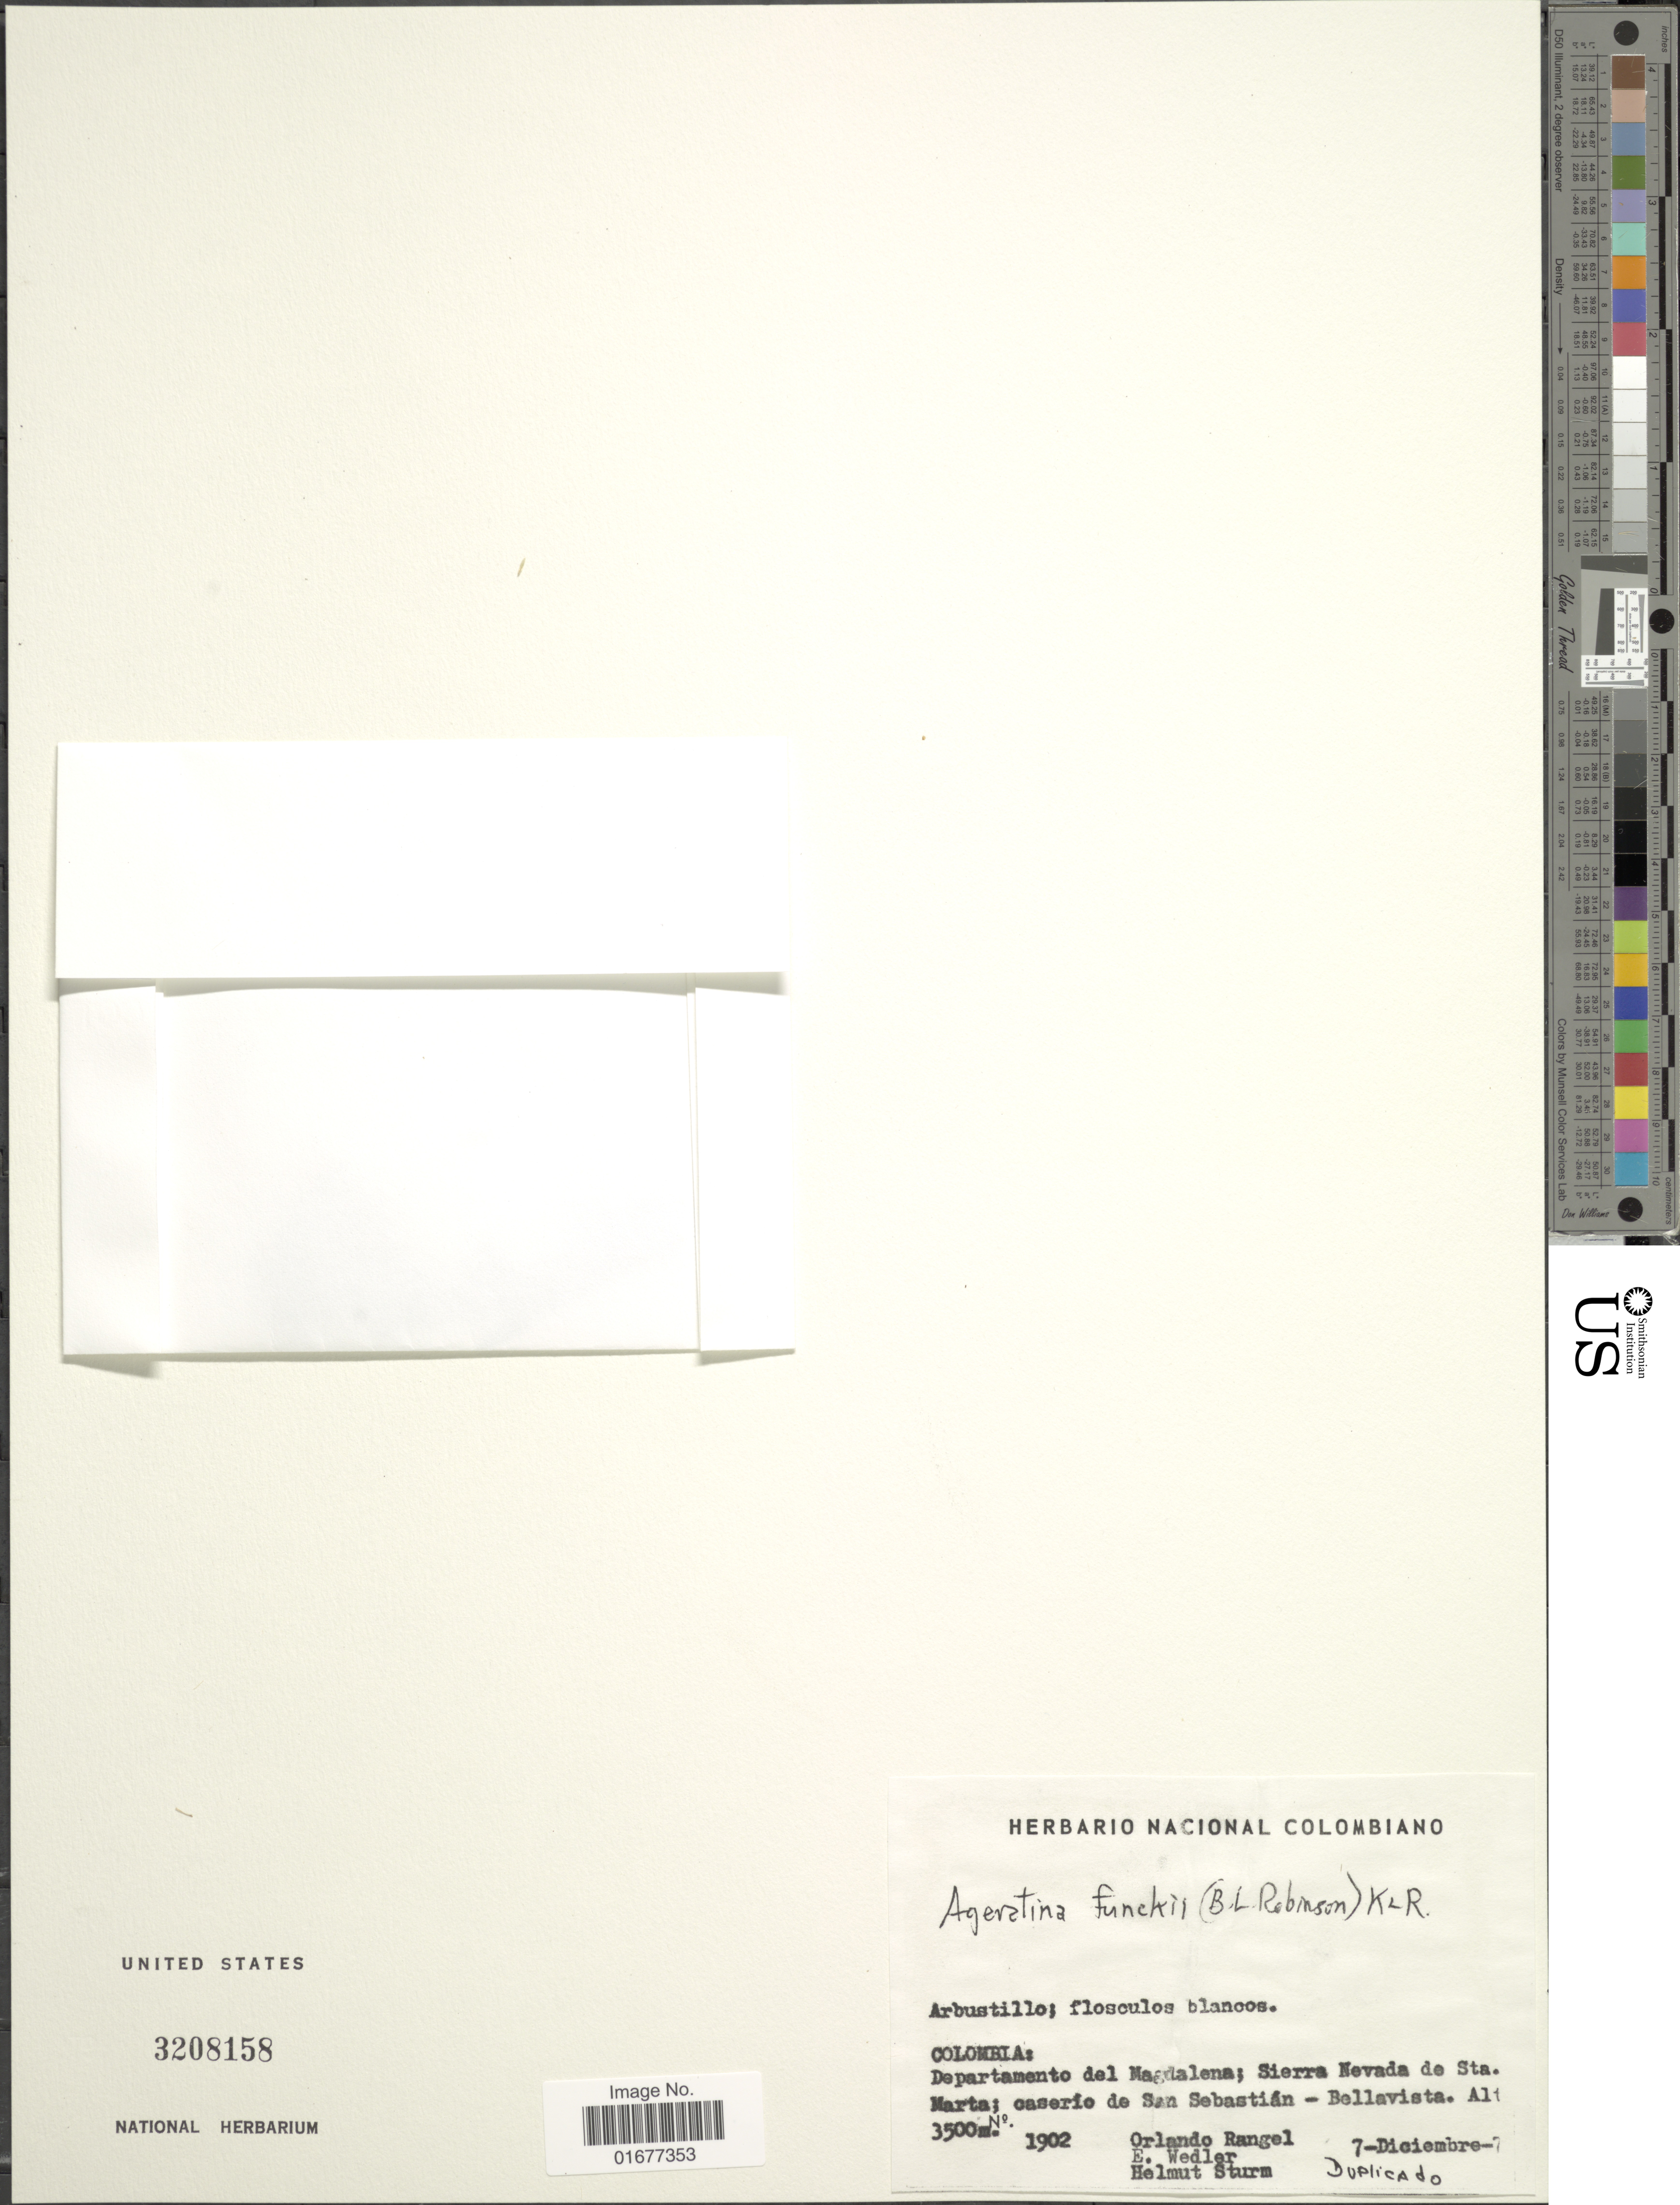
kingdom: Plantae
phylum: Tracheophyta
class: Magnoliopsida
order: Asterales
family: Asteraceae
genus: Ageratina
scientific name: Ageratina funckii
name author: (B.L. Rob.) R.M. King & H. Rob.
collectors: O. Rangel, E. Wedler & H. Sturm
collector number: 1902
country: Colombia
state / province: Magdalena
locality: Sierra Nevada de Sta. Marta; caserio de San Sebastian - Bellavista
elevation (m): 3500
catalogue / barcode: US 3208158